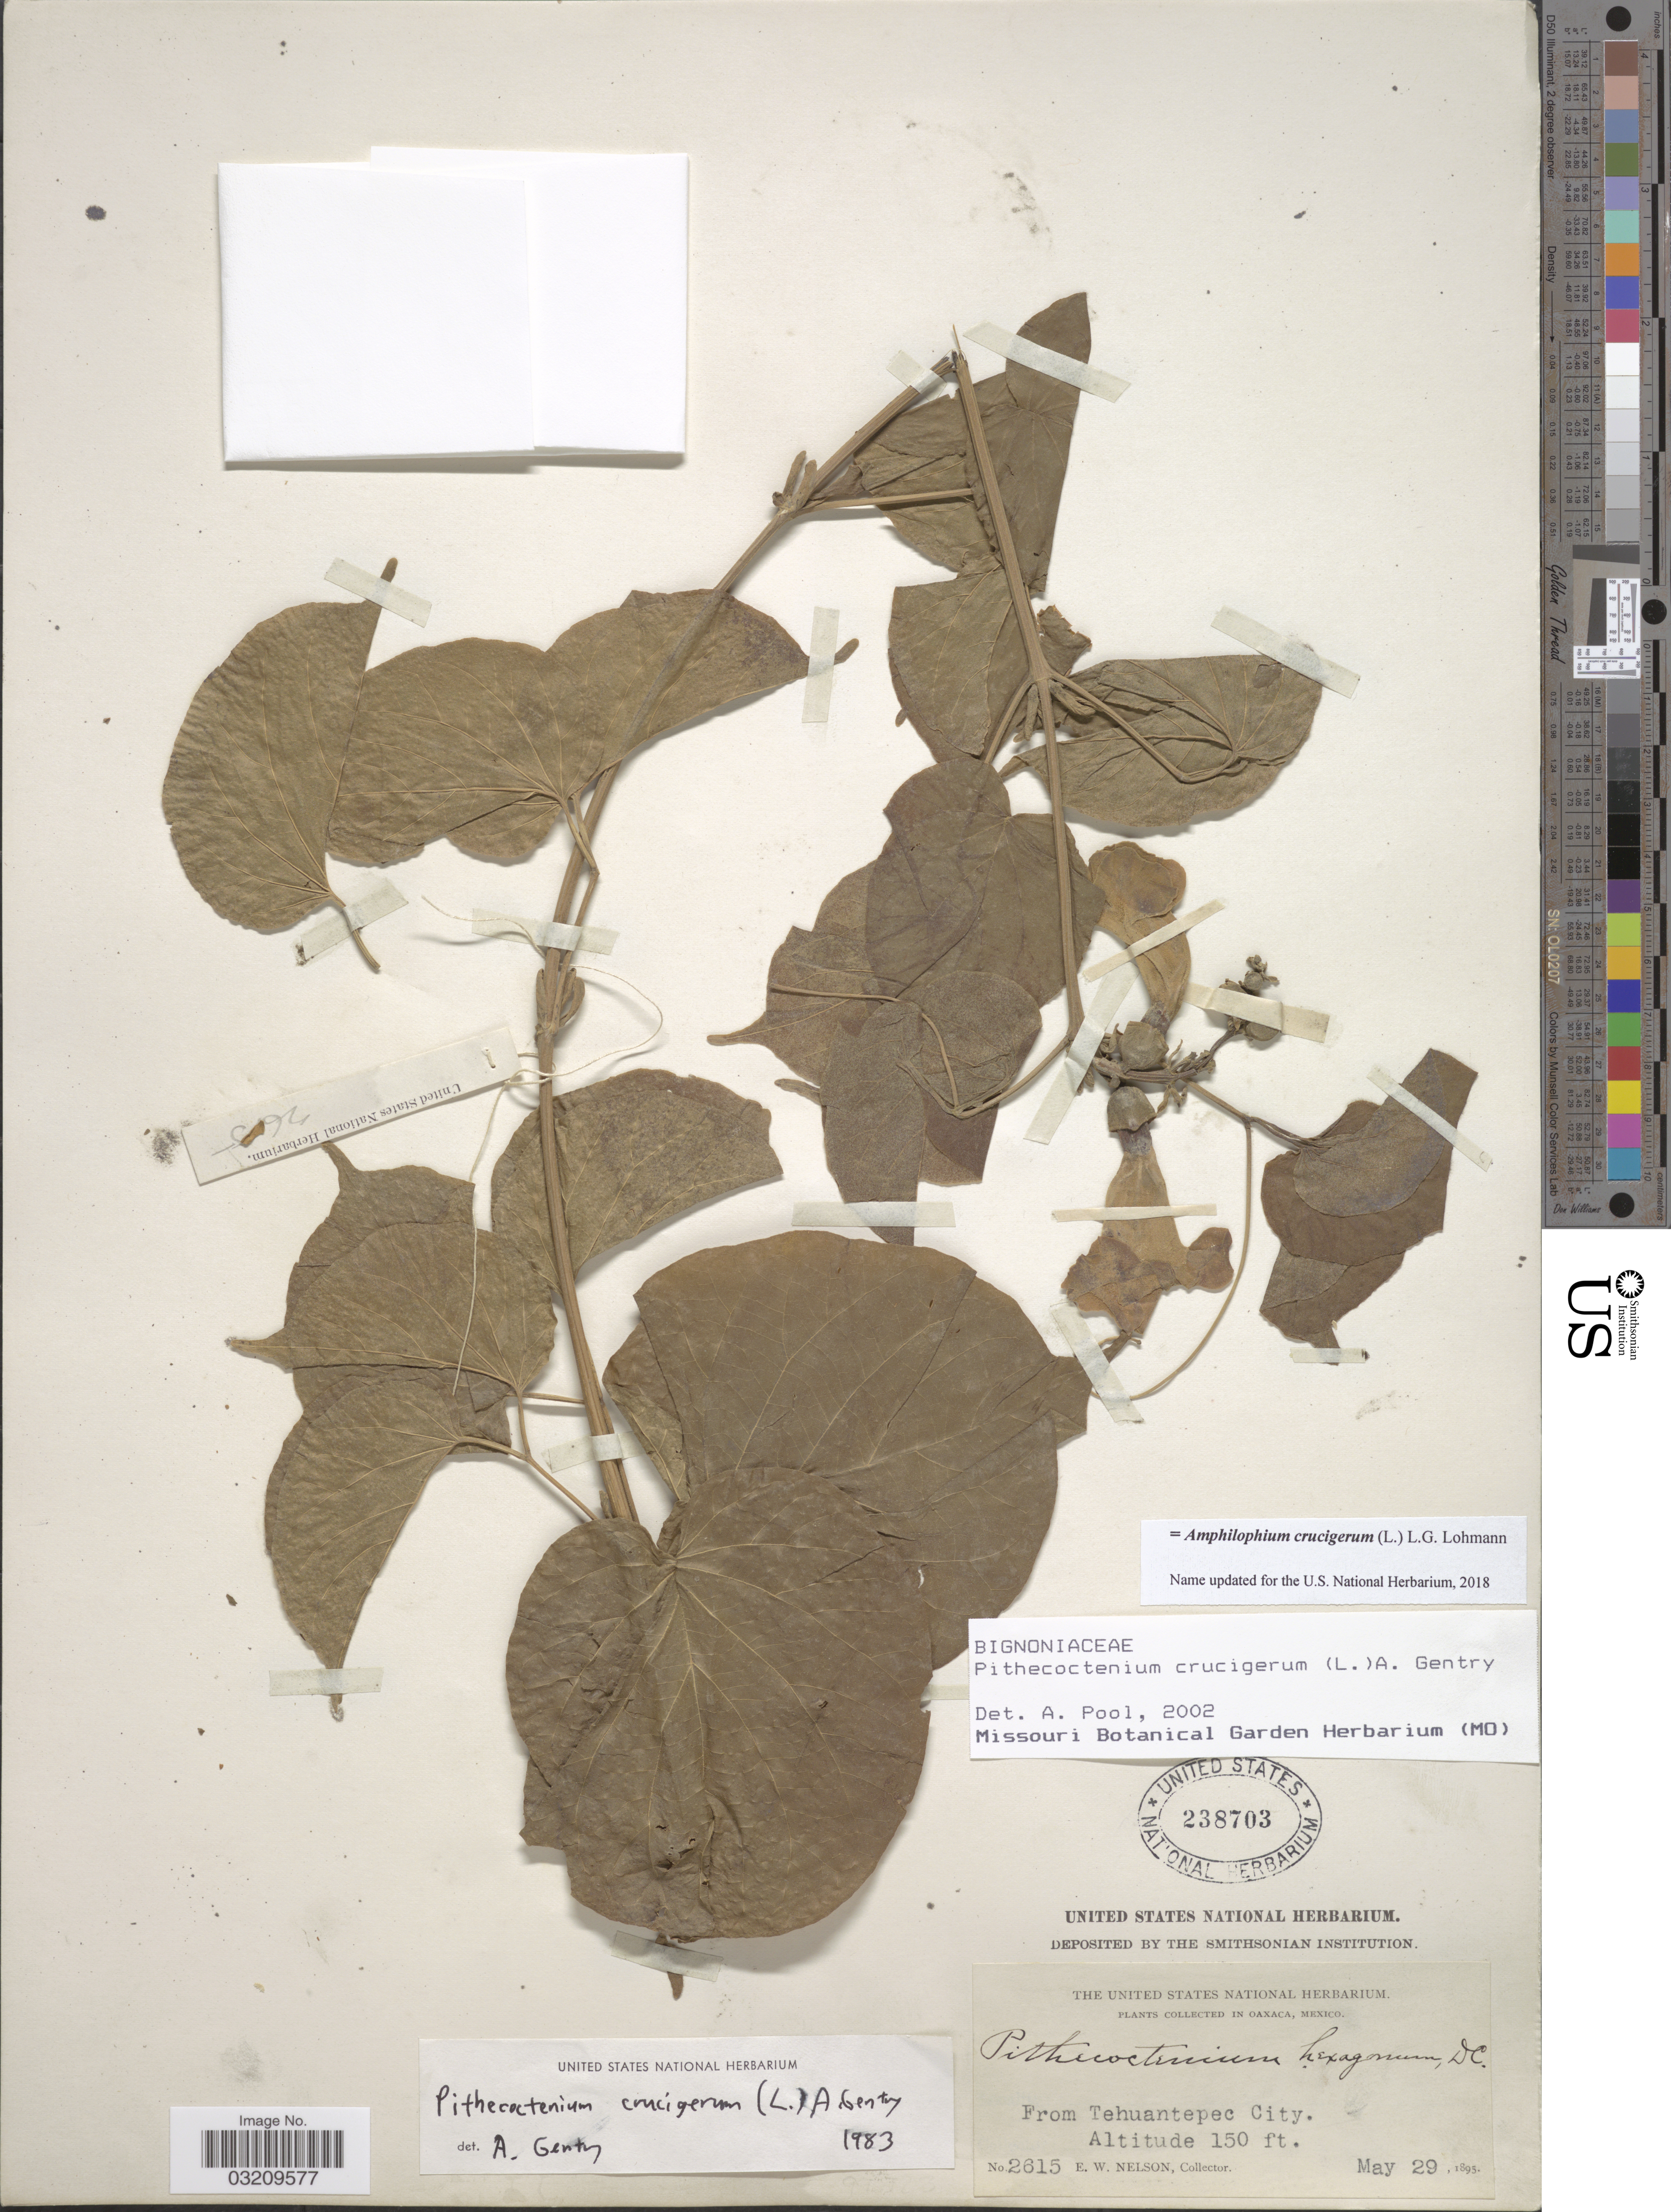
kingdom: Plantae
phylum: Tracheophyta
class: Magnoliopsida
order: Lamiales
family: Bignoniaceae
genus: Amphilophium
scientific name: Amphilophium crucigerum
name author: (L.) L.G. Lohmann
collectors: E. W. Nelson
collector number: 2615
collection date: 1895-05-29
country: Mexico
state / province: Oaxaca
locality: From Tehuantepec City.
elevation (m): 46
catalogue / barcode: US 238703